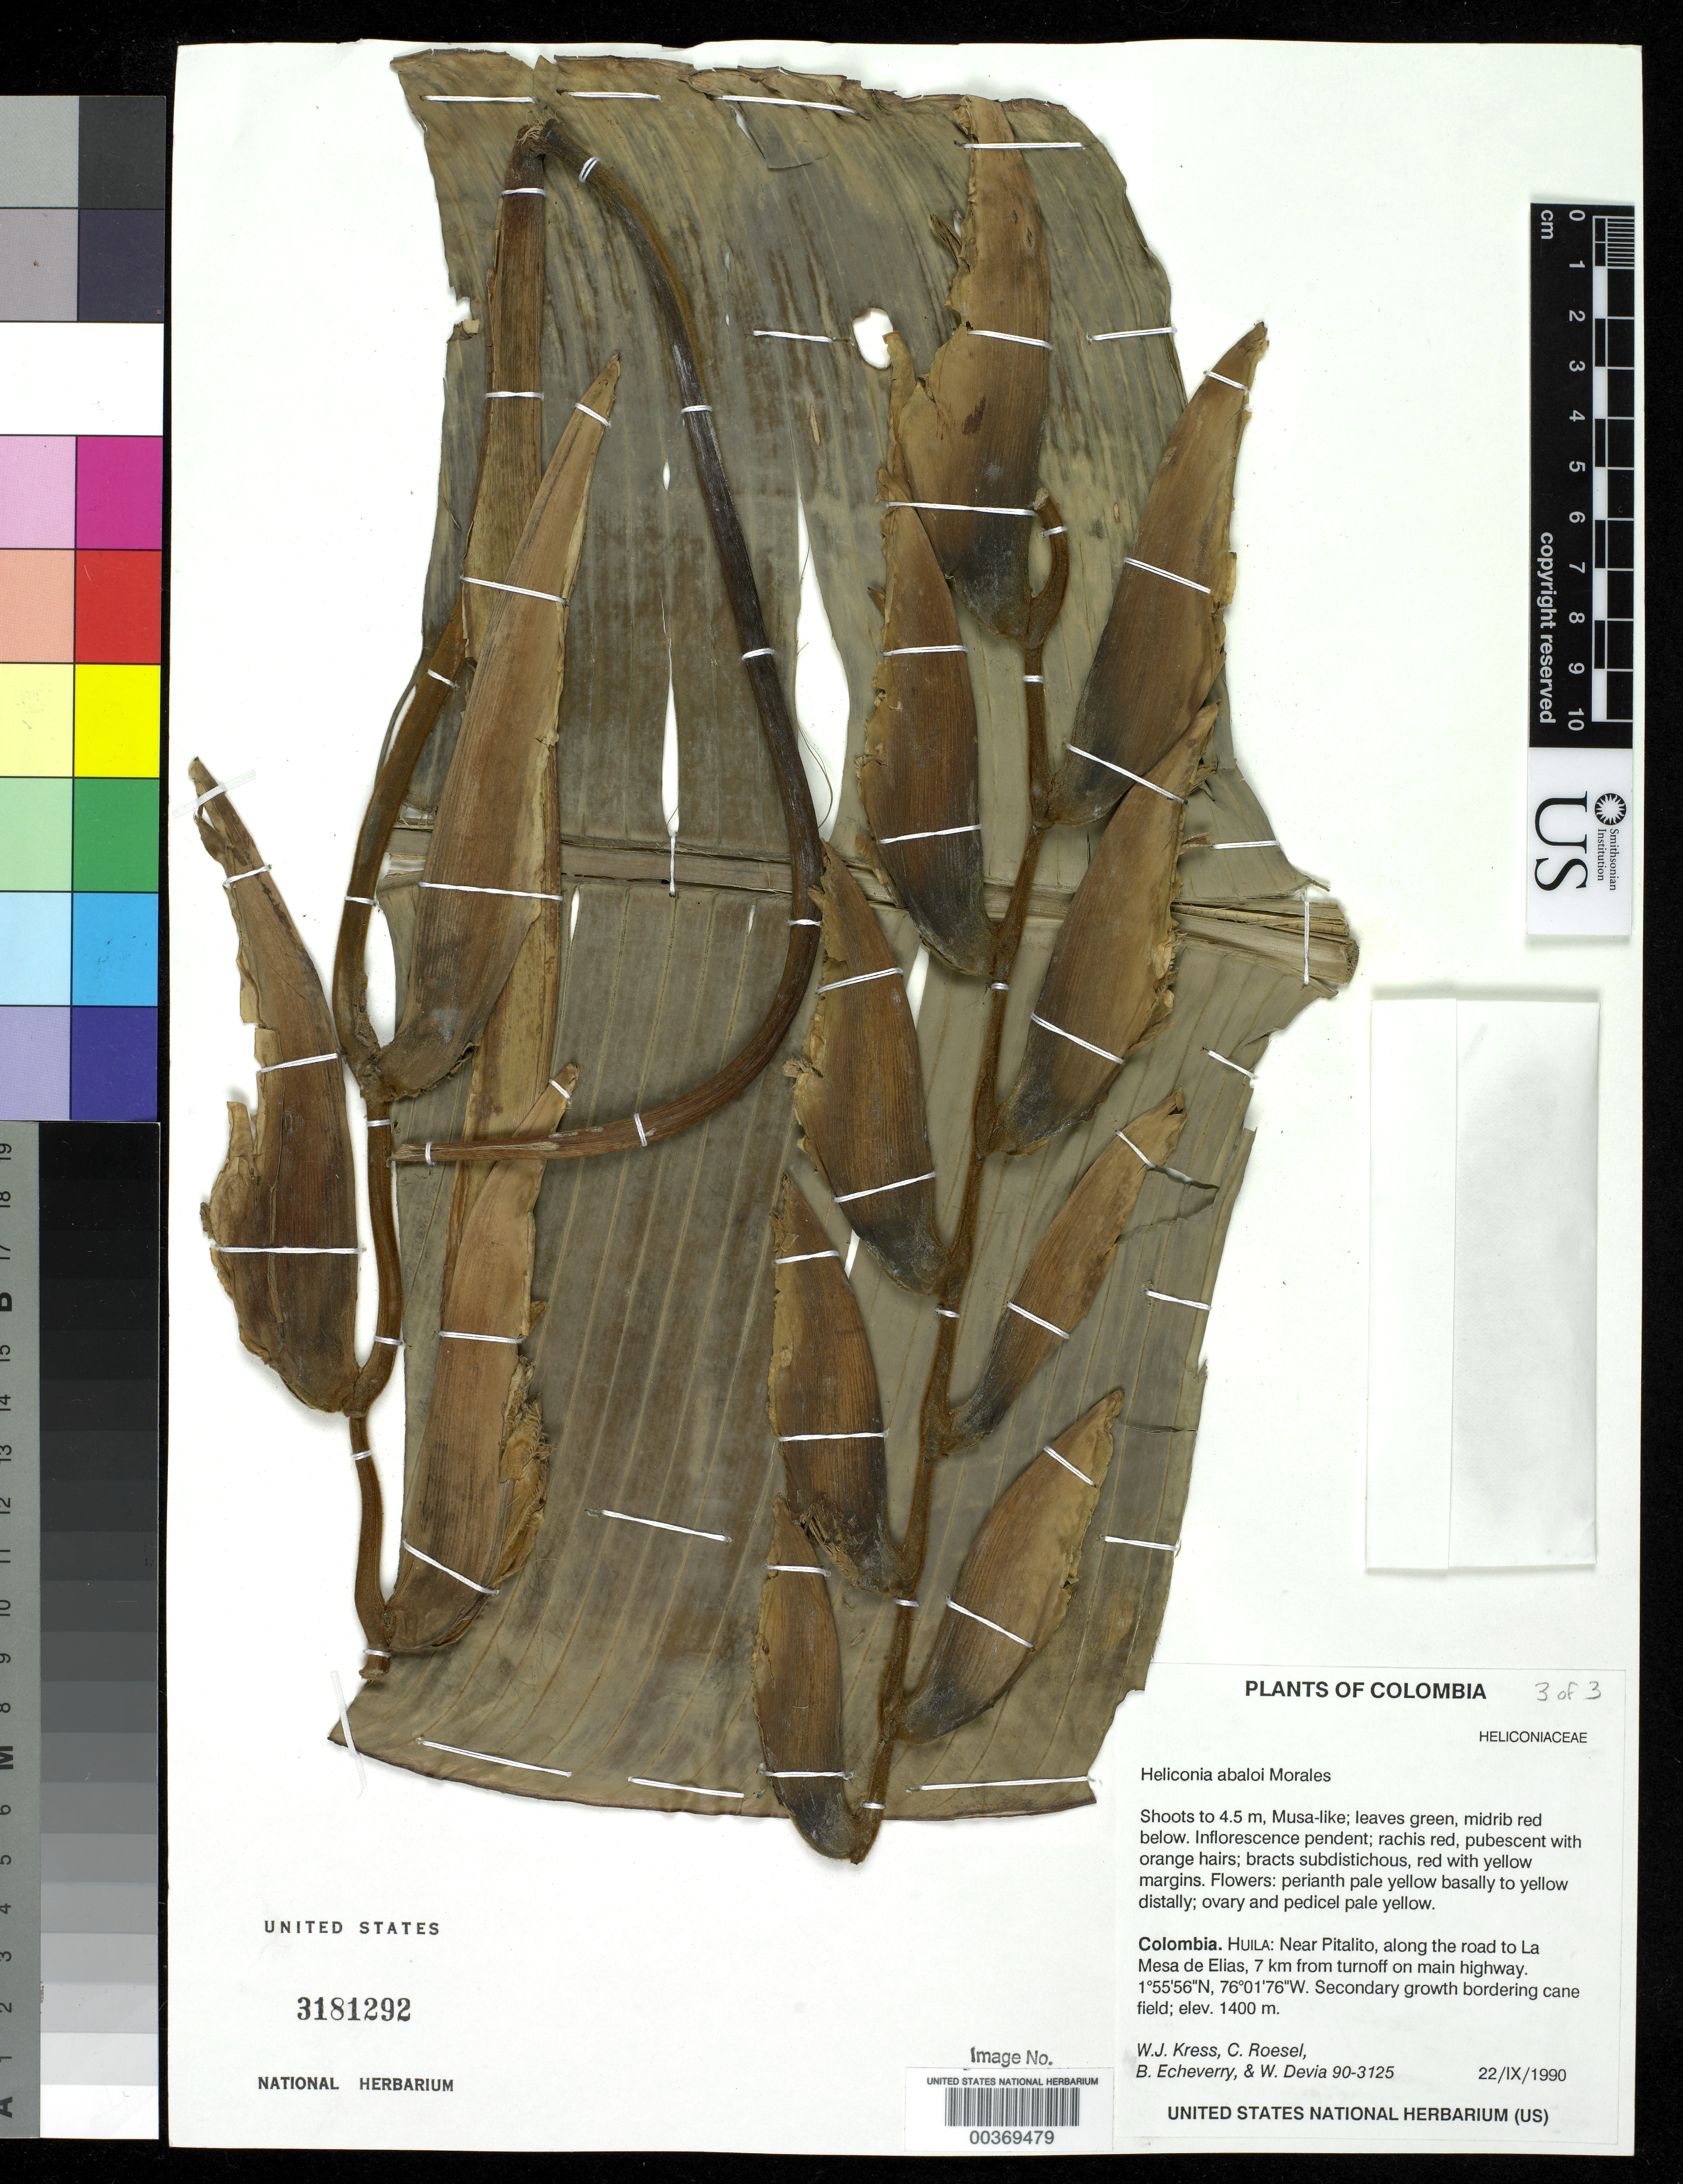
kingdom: Plantae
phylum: Tracheophyta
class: Liliopsida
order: Zingiberales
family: Heliconiaceae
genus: Heliconia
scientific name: Heliconia abaloi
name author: Morales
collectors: W. J. Kress, C. S. Roesel, B. Echeverry & W. Devia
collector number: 90-3125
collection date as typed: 22 Sep 1990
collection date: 1990-09-22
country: Colombia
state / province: Huila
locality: Near Pitalito, along road to La Mesa de Elias, 7 km from turnoff on main Hwy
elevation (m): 1400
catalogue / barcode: US 3181292